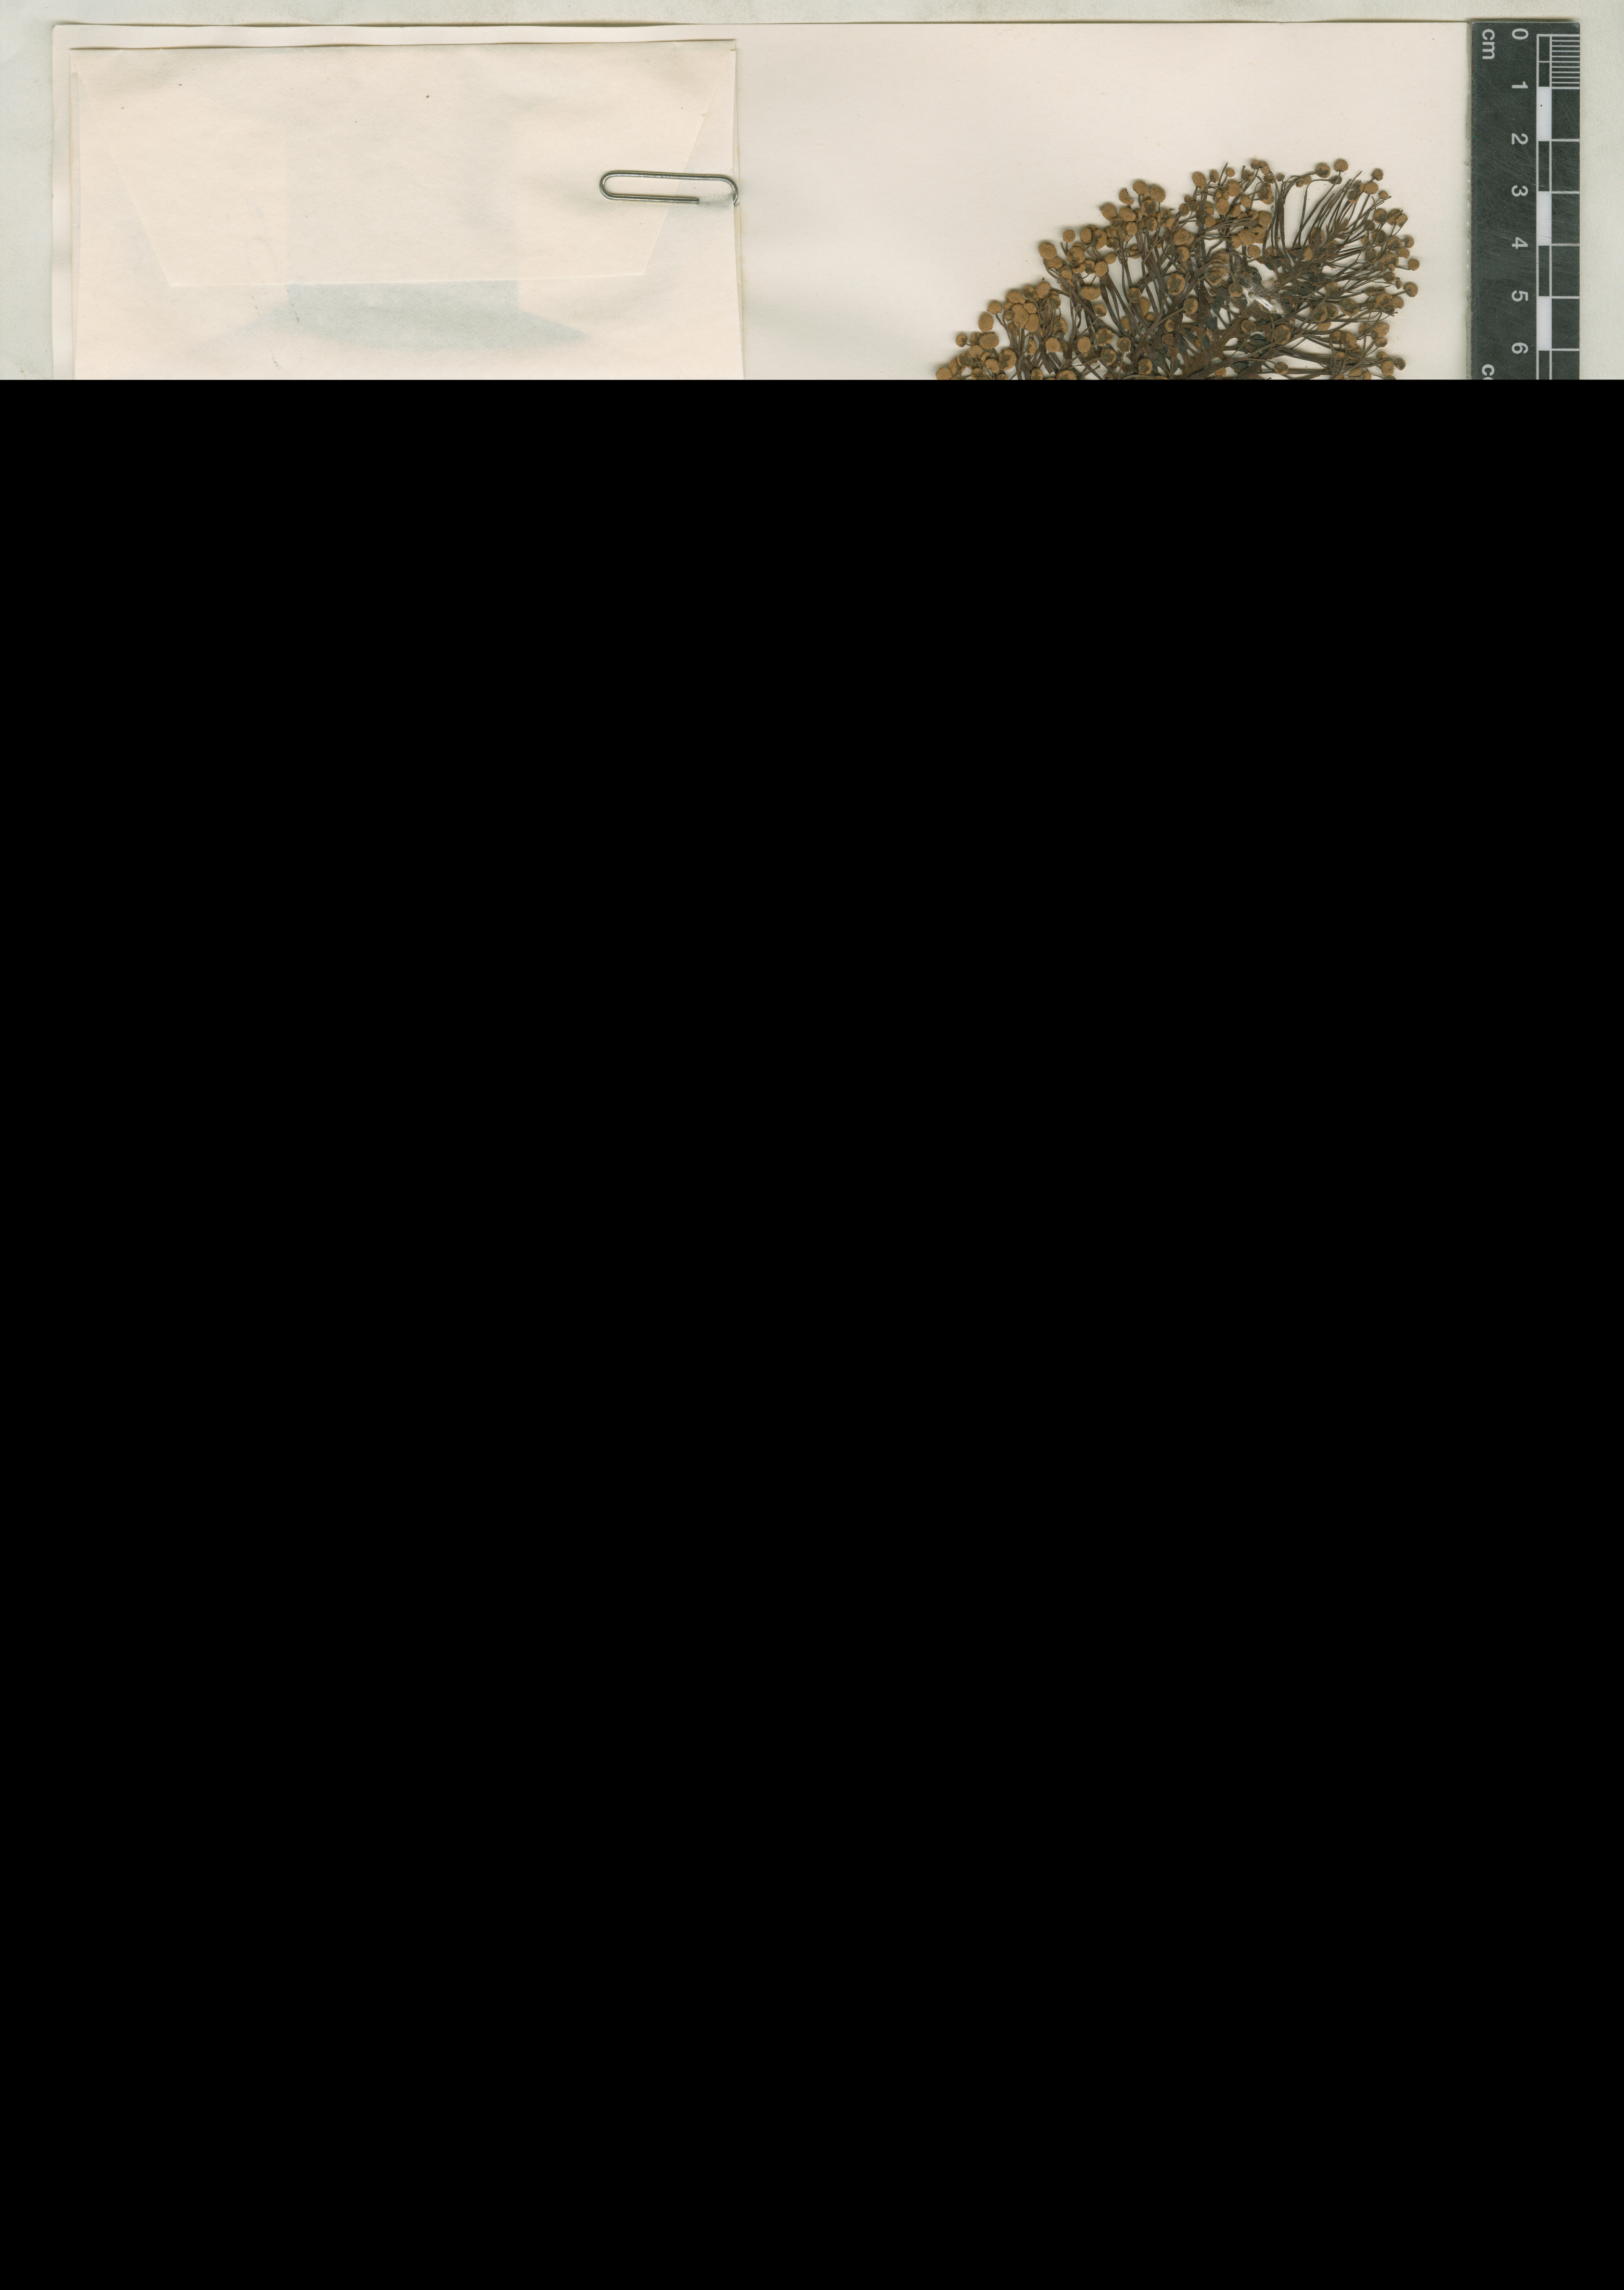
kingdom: Plantae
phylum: Tracheophyta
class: Magnoliopsida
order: Malpighiales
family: Euphorbiaceae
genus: Mabea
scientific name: Mabea eximia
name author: Ducke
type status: Isotype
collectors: A. Ducke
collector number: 17715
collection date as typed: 1916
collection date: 1916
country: Brazil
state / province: Pará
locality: Rio Tapajoz.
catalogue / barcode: US 1518325